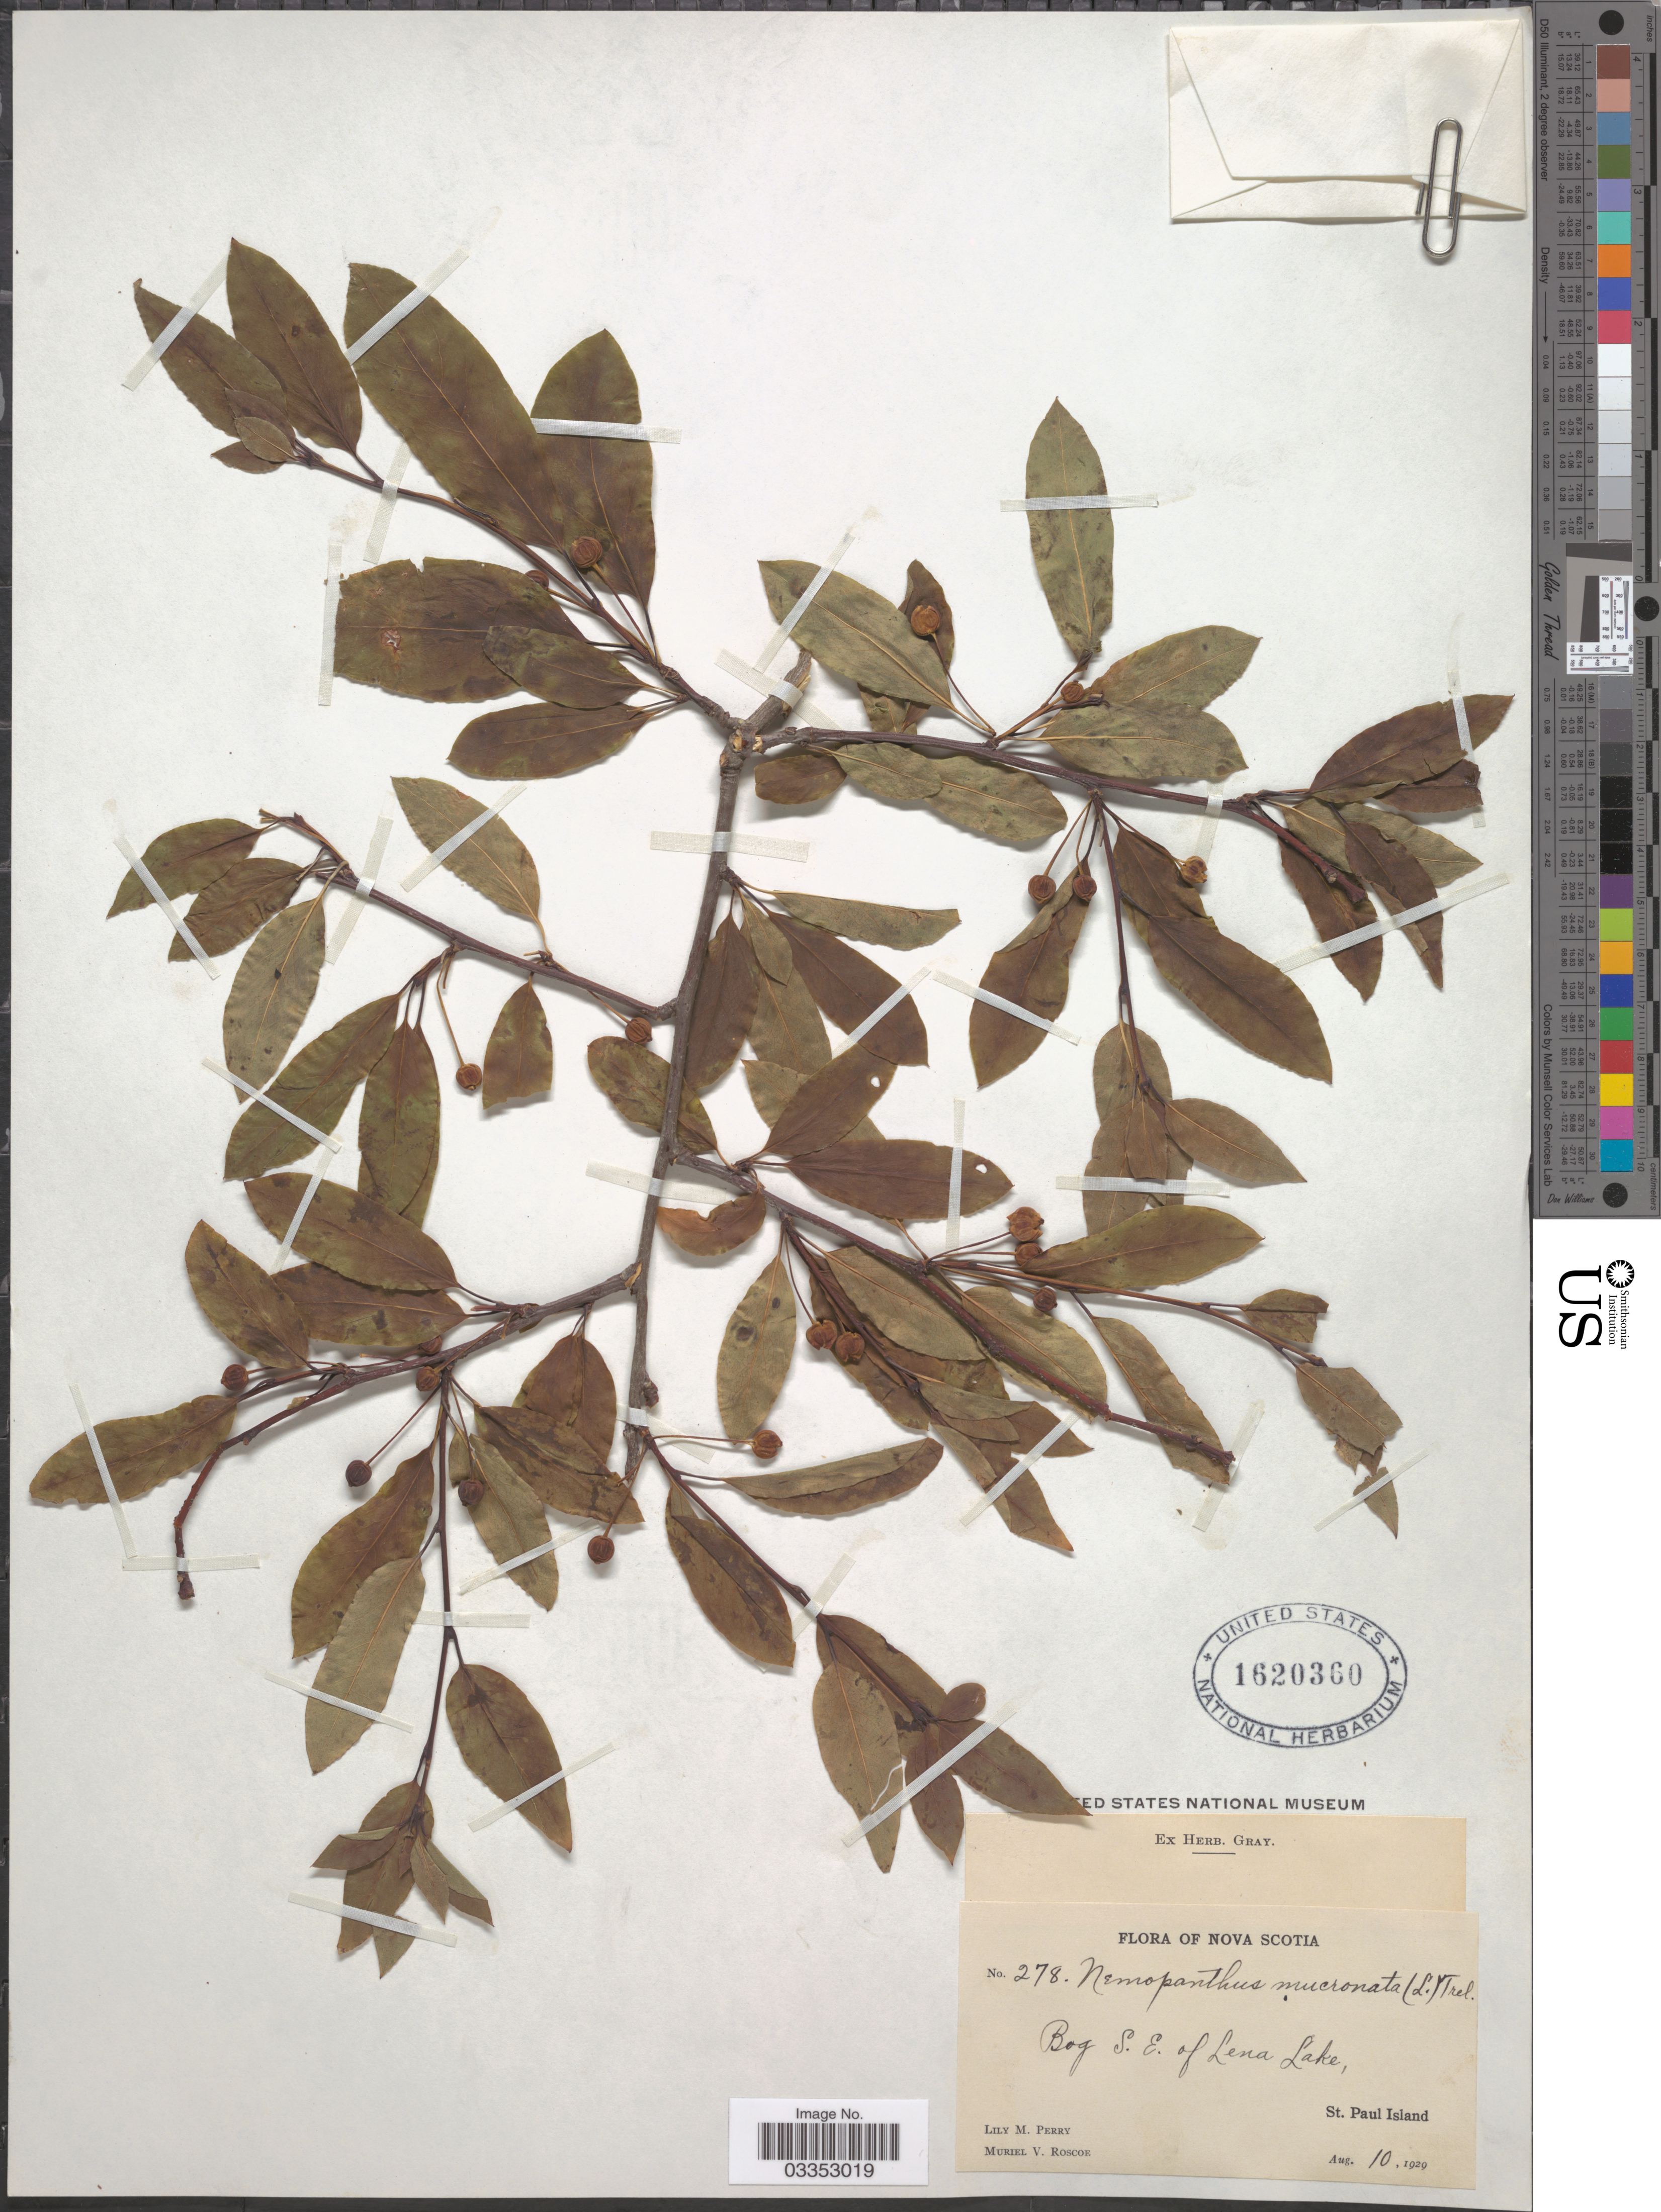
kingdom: Plantae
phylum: Tracheophyta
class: Magnoliopsida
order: Aquifoliales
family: Aquifoliaceae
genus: Nemopanthus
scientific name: Nemopanthus mucronatus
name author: (L.) Trel.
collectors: L. M. Perry & M. Roscoe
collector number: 278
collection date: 1929-08-10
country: Canada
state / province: Nova Scotia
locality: Bog S. E. of Lena Lake, St. Paul Island.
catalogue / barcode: US 1620360